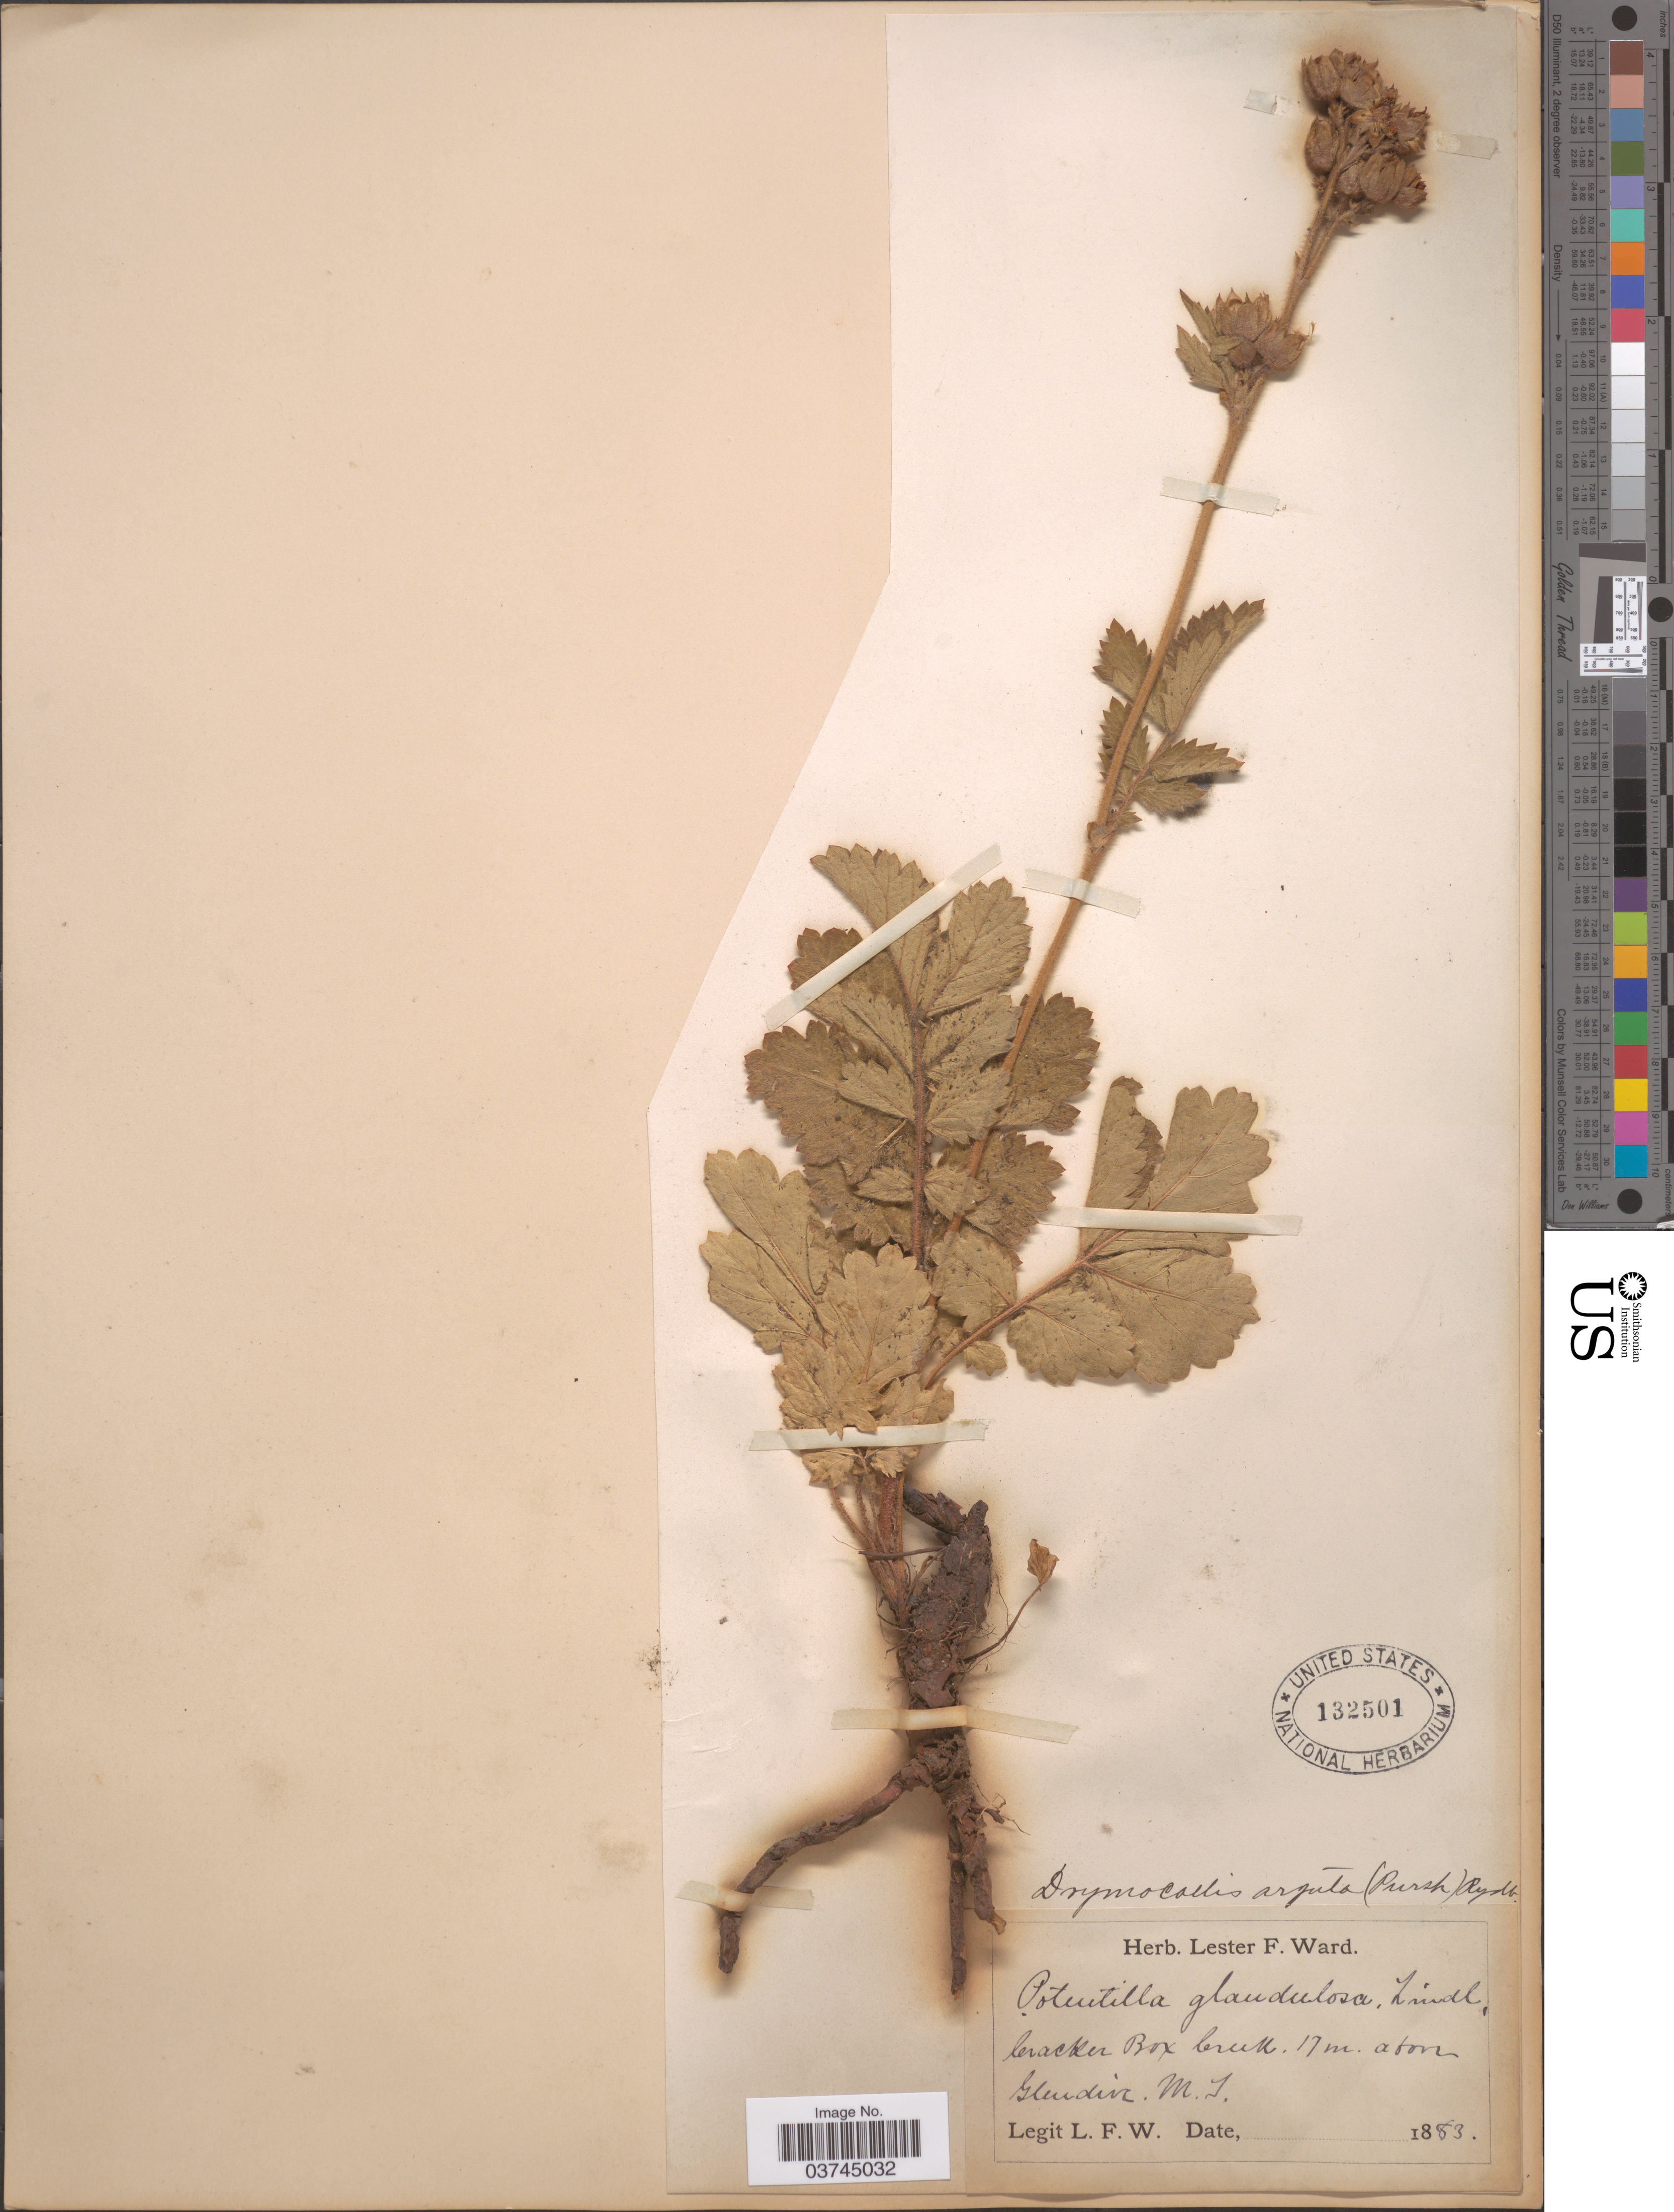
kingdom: Plantae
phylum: Tracheophyta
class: Magnoliopsida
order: Rosales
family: Rosaceae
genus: Drymocallis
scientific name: Drymocallis arguta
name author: (Pursh) Rydb.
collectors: L. F. Ward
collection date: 1883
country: United States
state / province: Michigan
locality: Cracker Box Creek, 17 m. above Glendive. M. I.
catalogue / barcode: US 132501